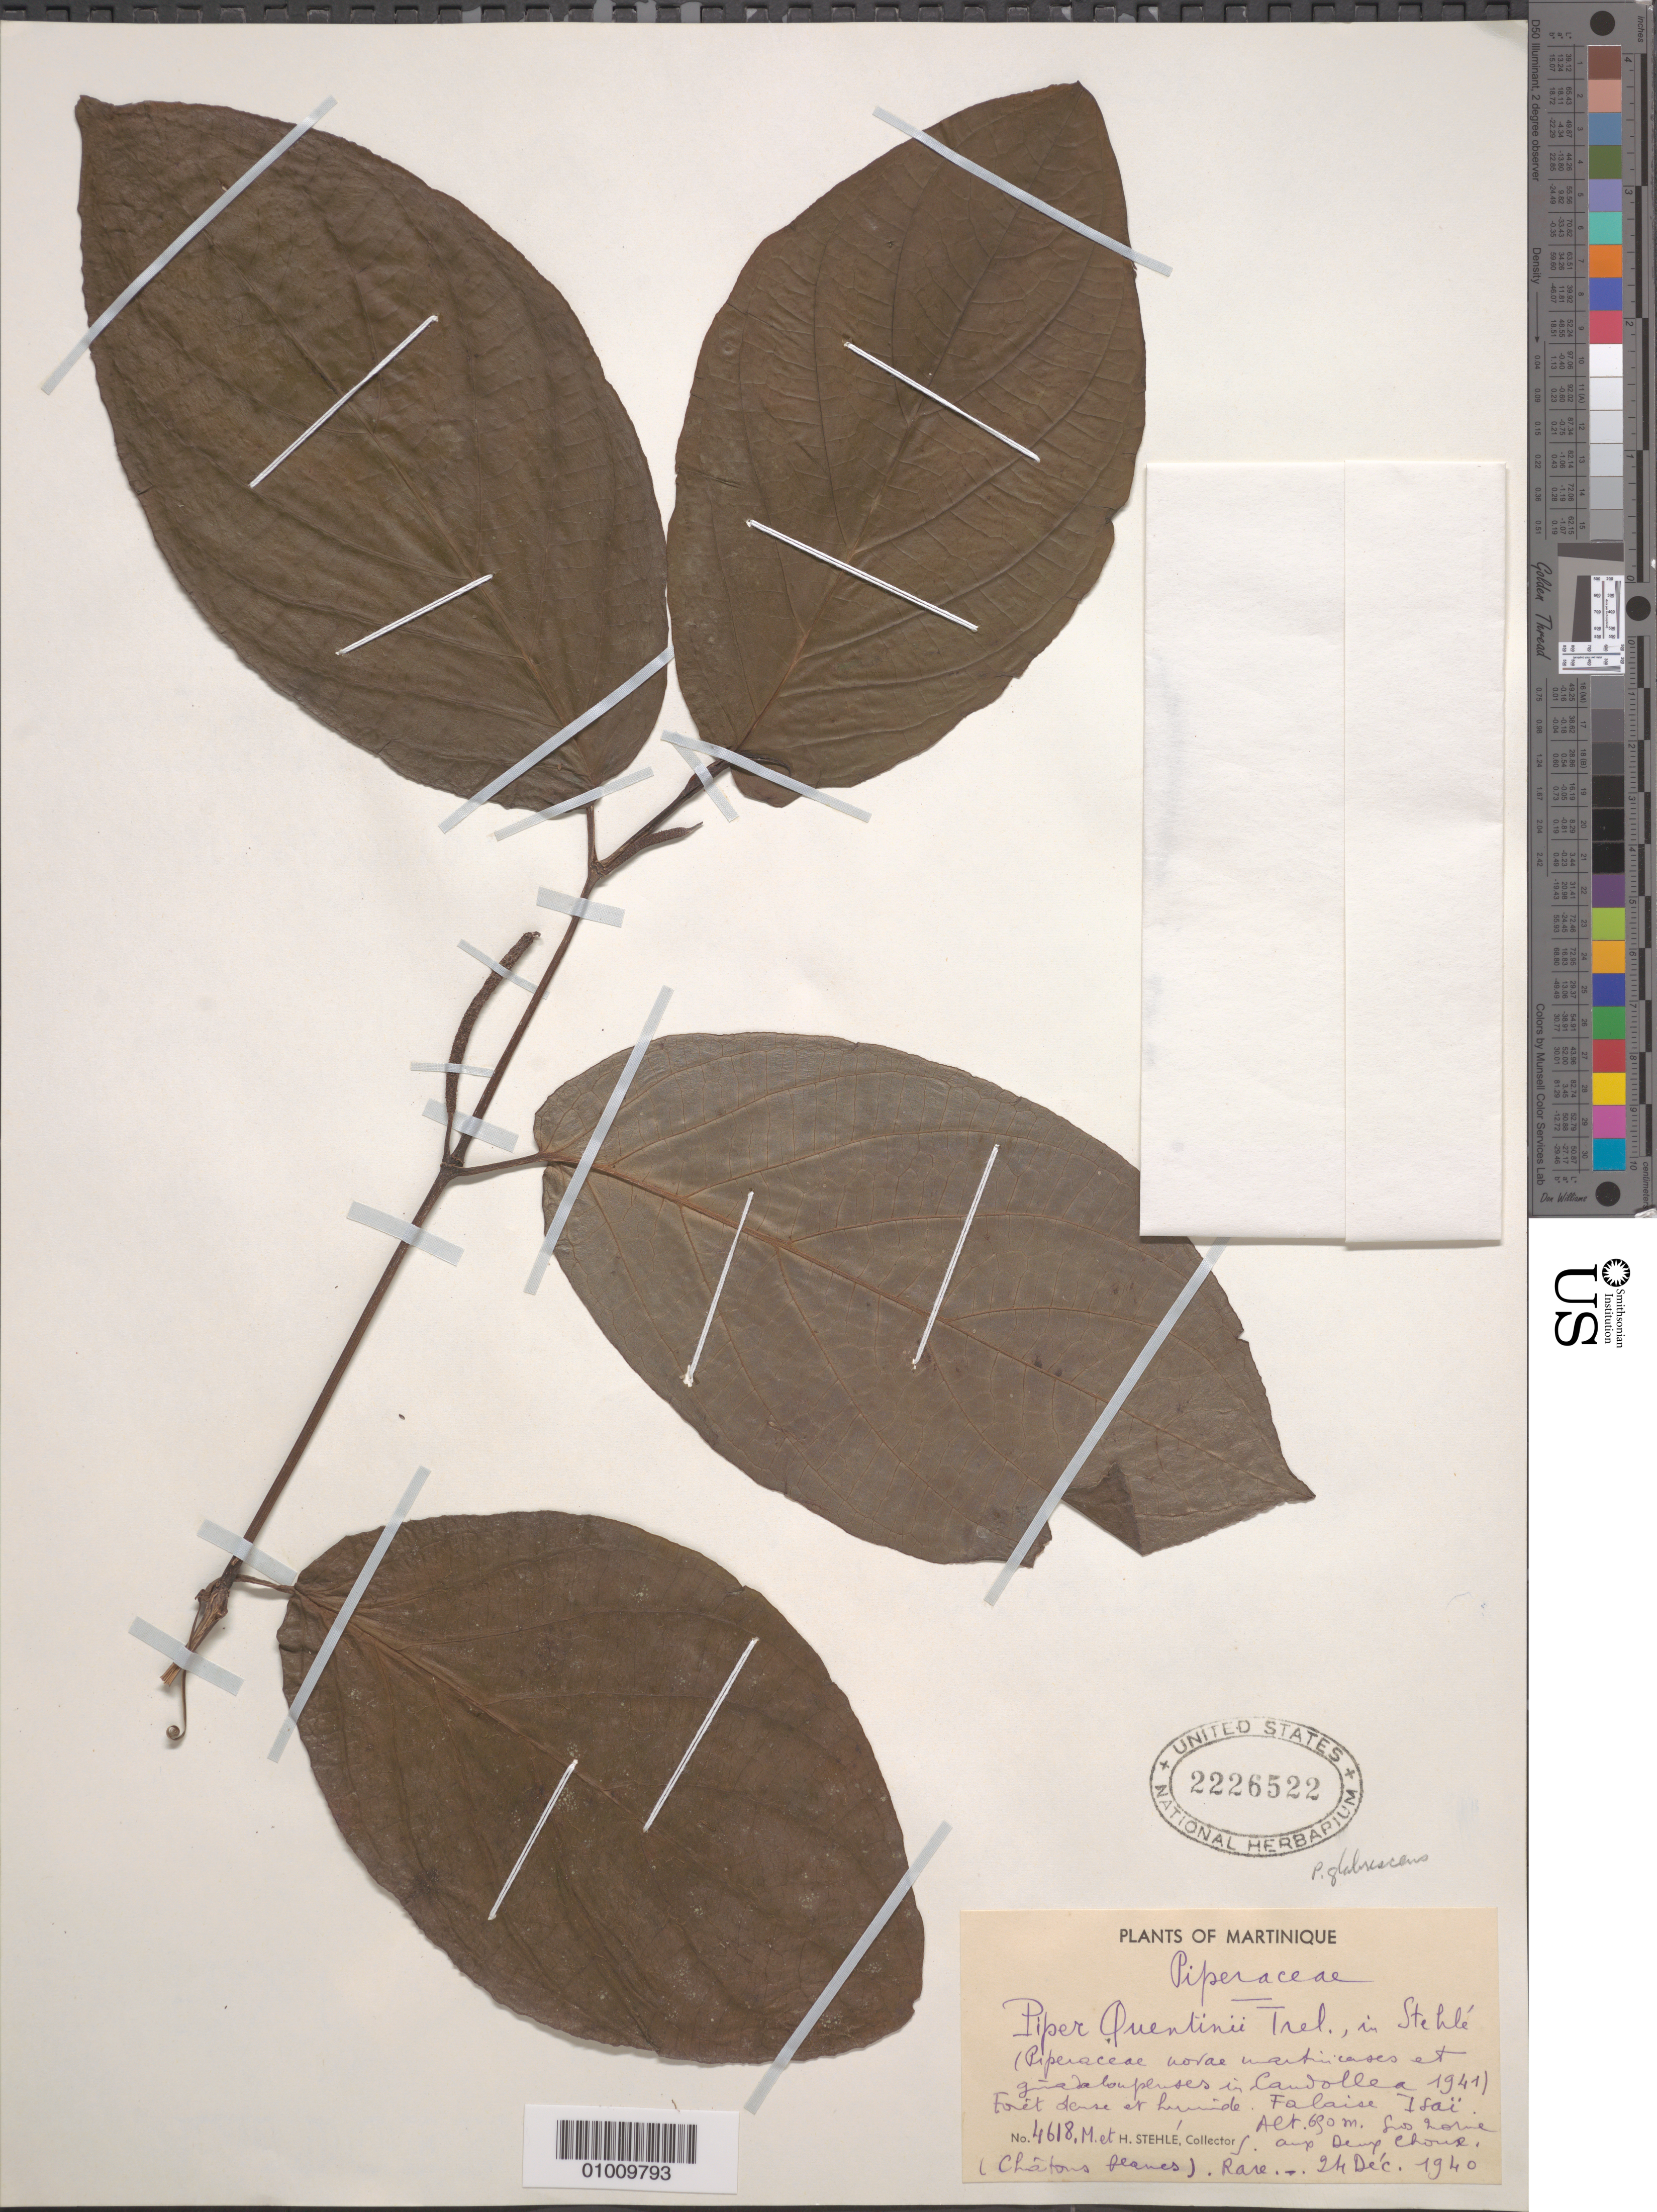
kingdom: Plantae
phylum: Tracheophyta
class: Magnoliopsida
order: Piperales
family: Piperaceae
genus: Piper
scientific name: Piper glabrescens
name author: (Miq.) C. DC.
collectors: H. Stehlé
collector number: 4618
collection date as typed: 24 Dec 1940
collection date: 1940-12-24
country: Martinique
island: Martinique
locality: Humid, dense forest.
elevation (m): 650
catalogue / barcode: US 2226522